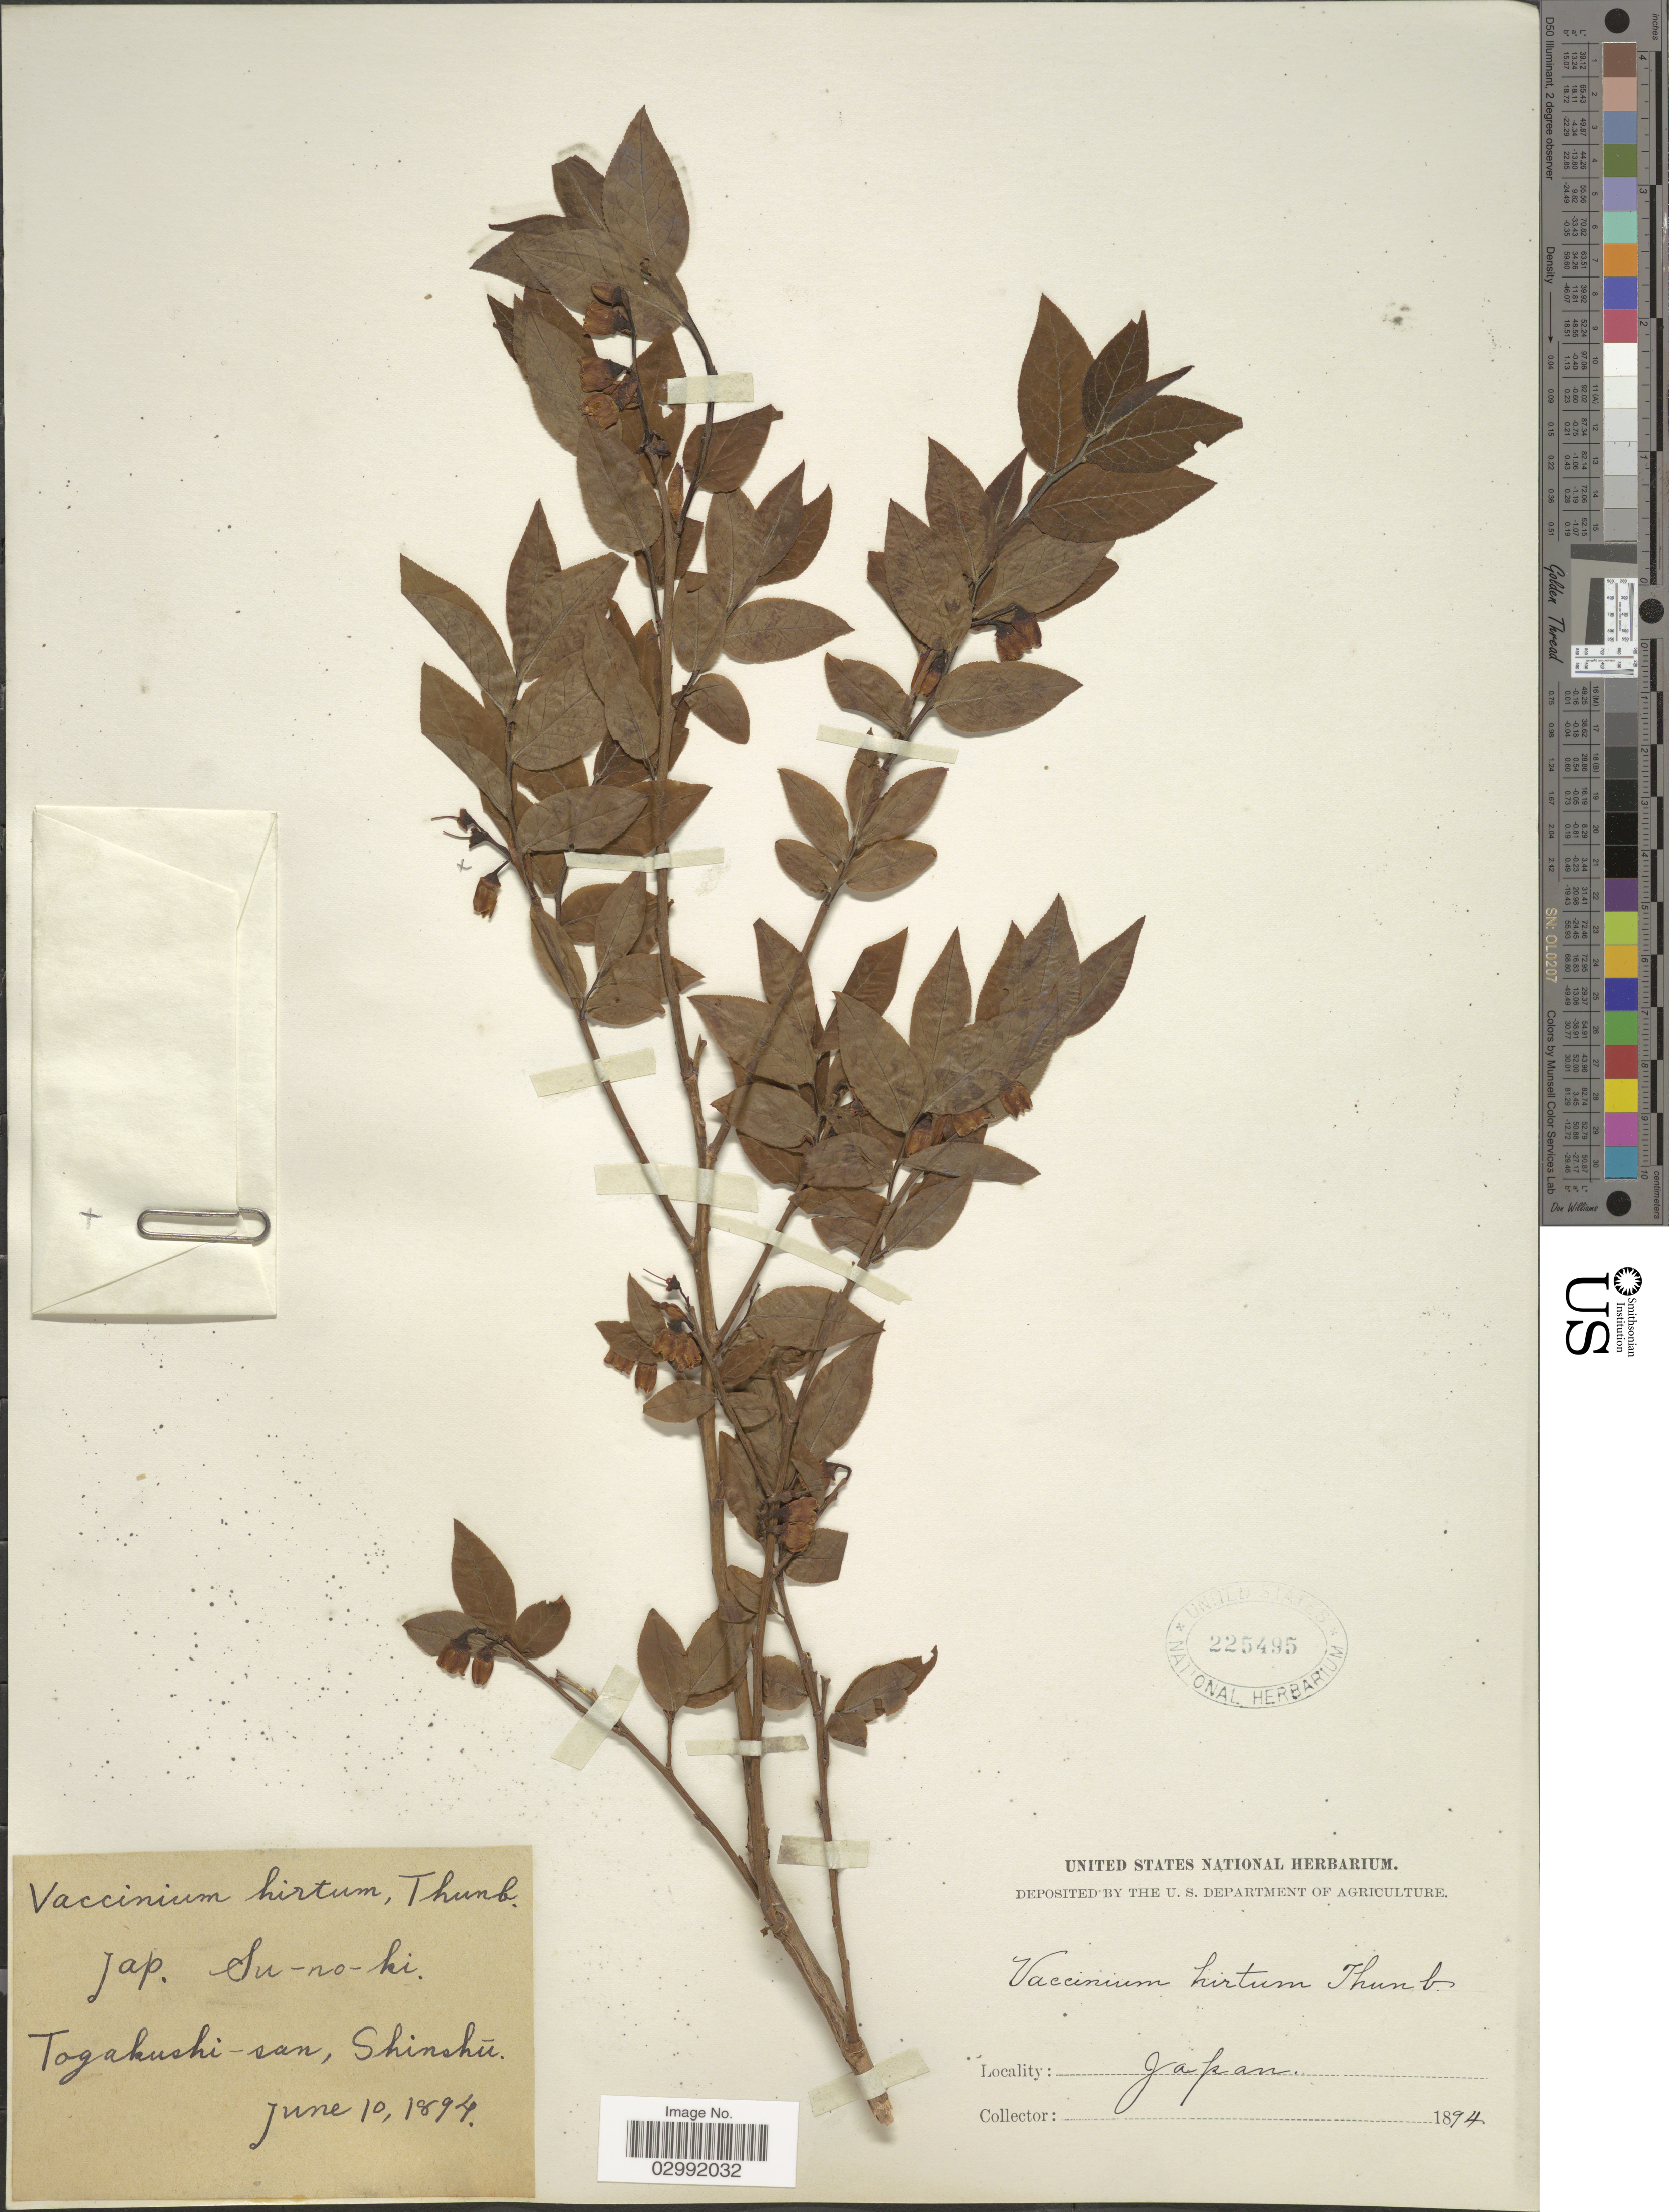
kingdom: Plantae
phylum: Tracheophyta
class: Magnoliopsida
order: Ericales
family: Ericaceae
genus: Vaccinium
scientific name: Vaccinium hirtum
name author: Thunb.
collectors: ex herb. United States National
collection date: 1894-06-10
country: Japan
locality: Togakushi-san, Shinshu.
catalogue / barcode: US 225495